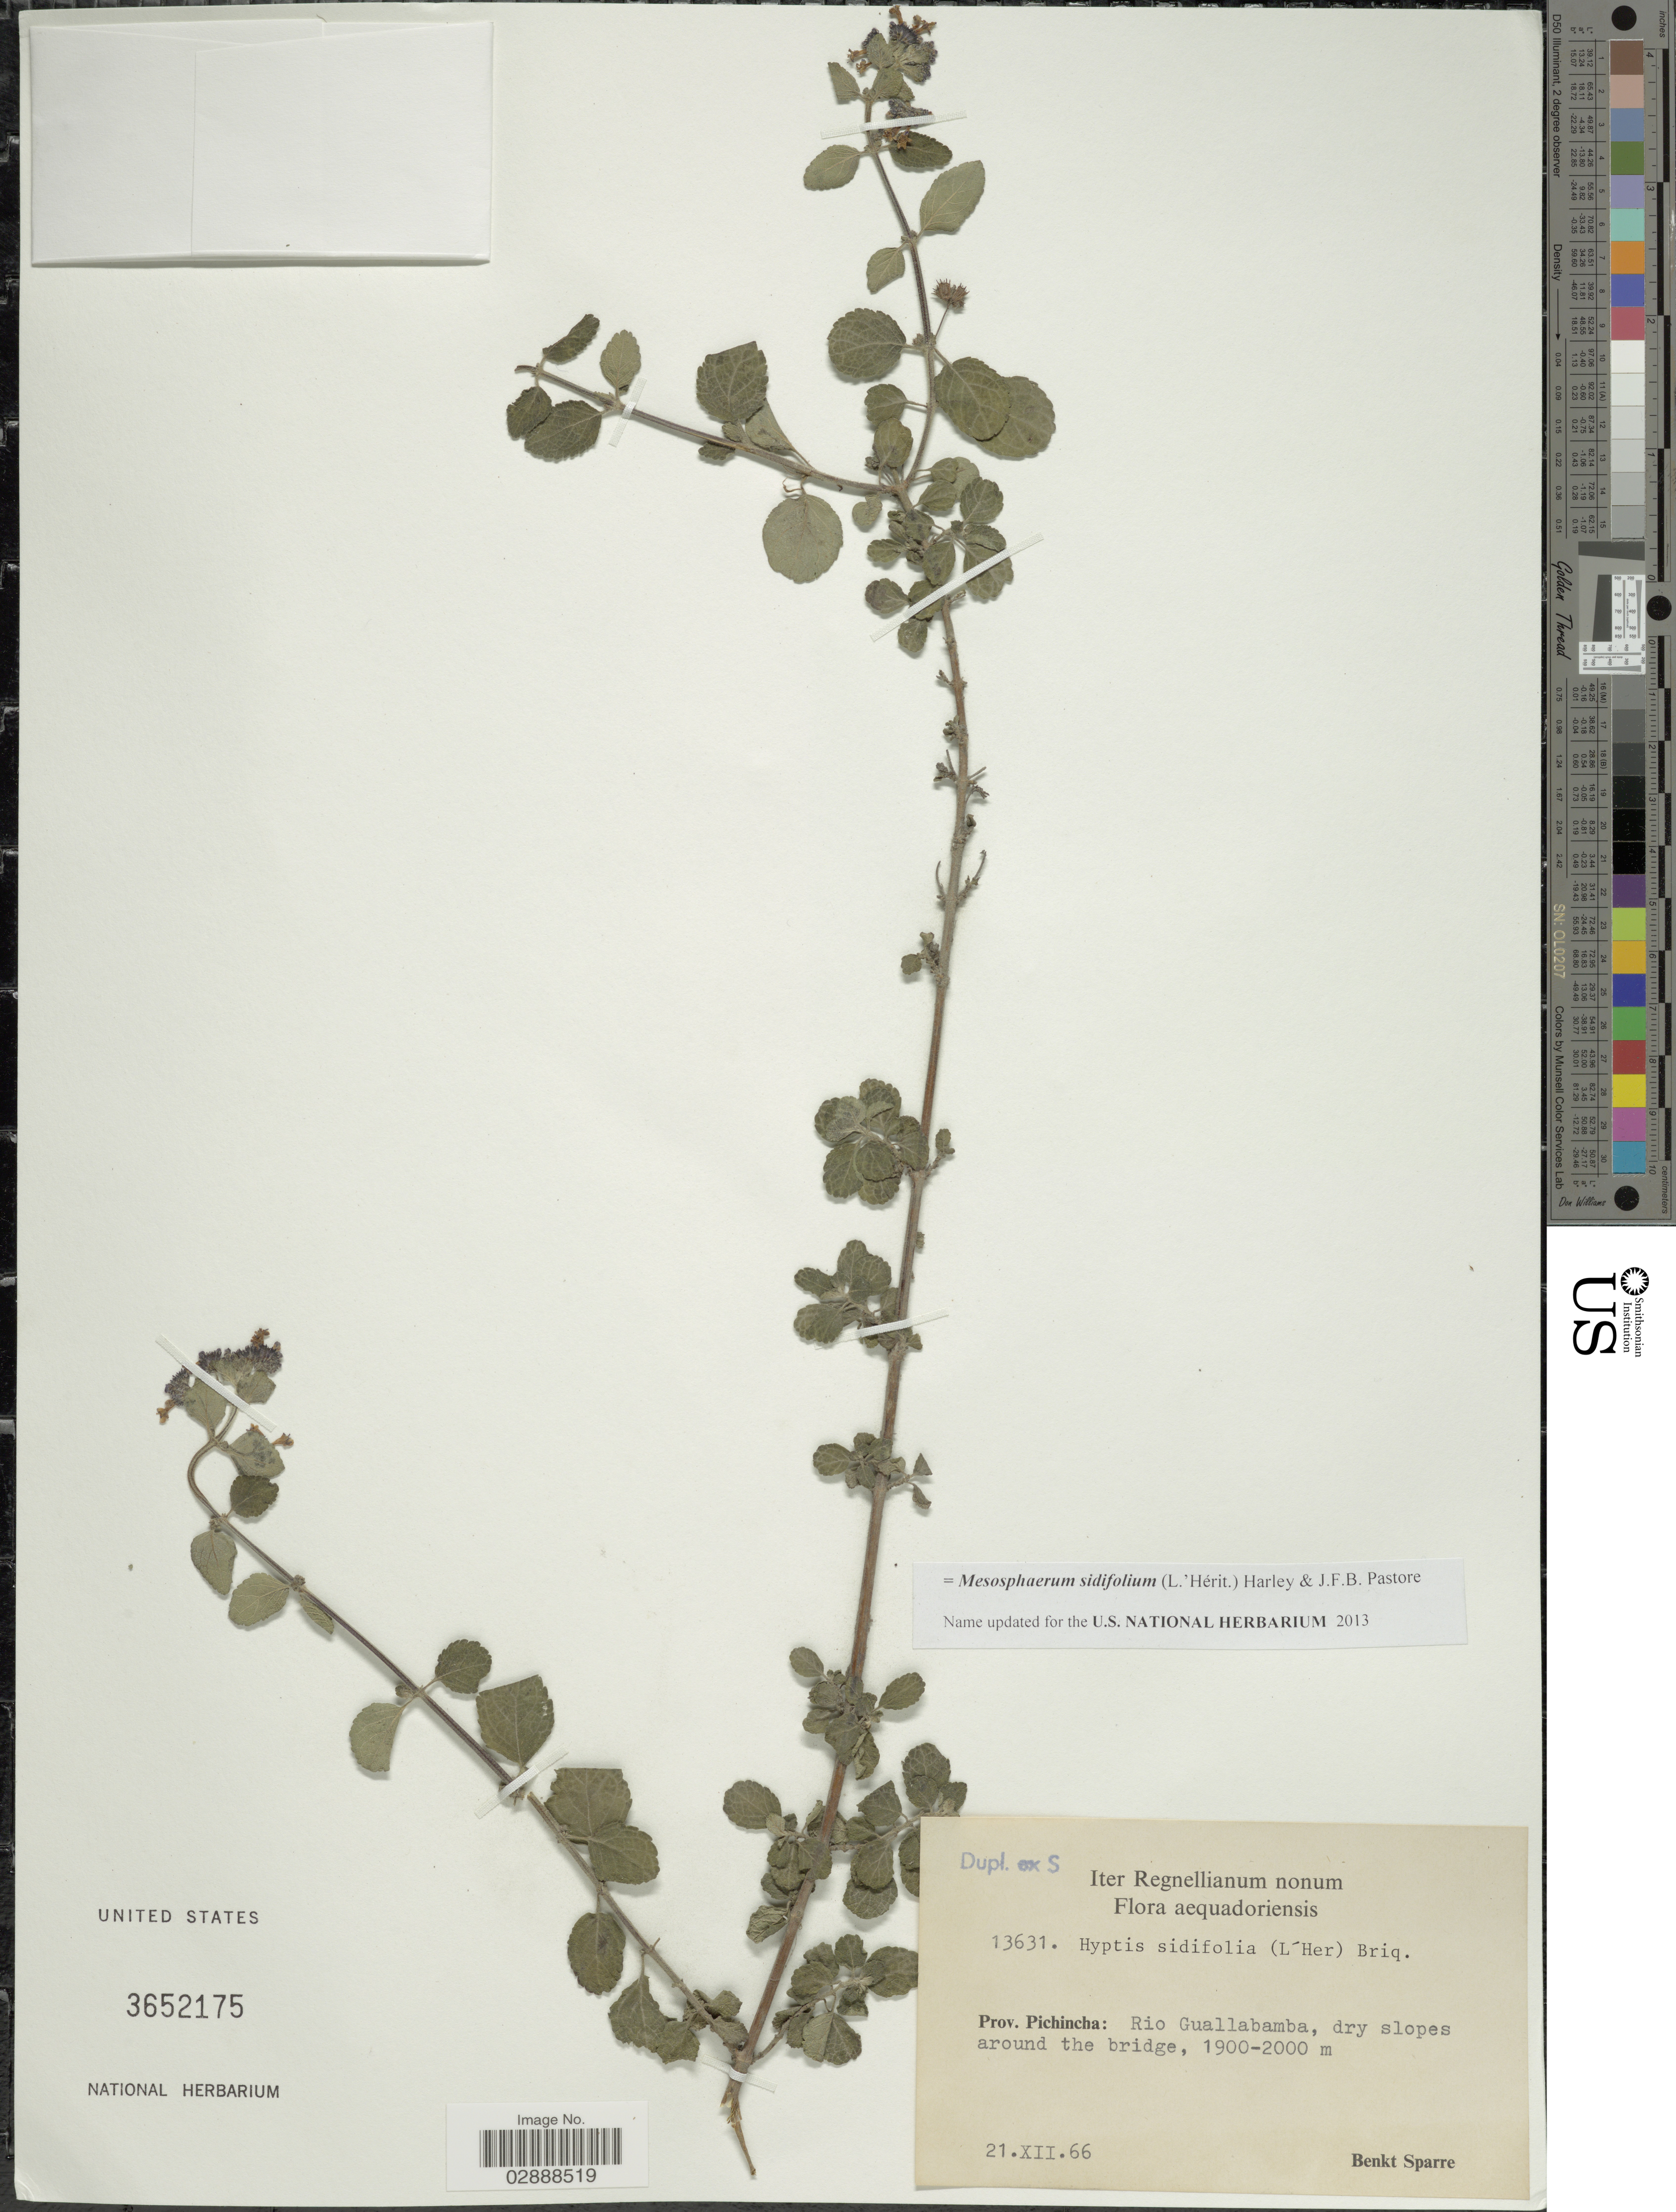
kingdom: Plantae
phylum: Tracheophyta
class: Magnoliopsida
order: Lamiales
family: Lamiaceae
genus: Mesosphaerum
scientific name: Mesosphaerum sidifolium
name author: (L'Hér.) Harley & J.F.B. Pastore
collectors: B. Sparre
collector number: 13631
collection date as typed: Transcribed d/m/y: 21/12/66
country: Ecuador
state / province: Pichincha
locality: Rio Guallabamba.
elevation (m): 1900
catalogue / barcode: US 3652175